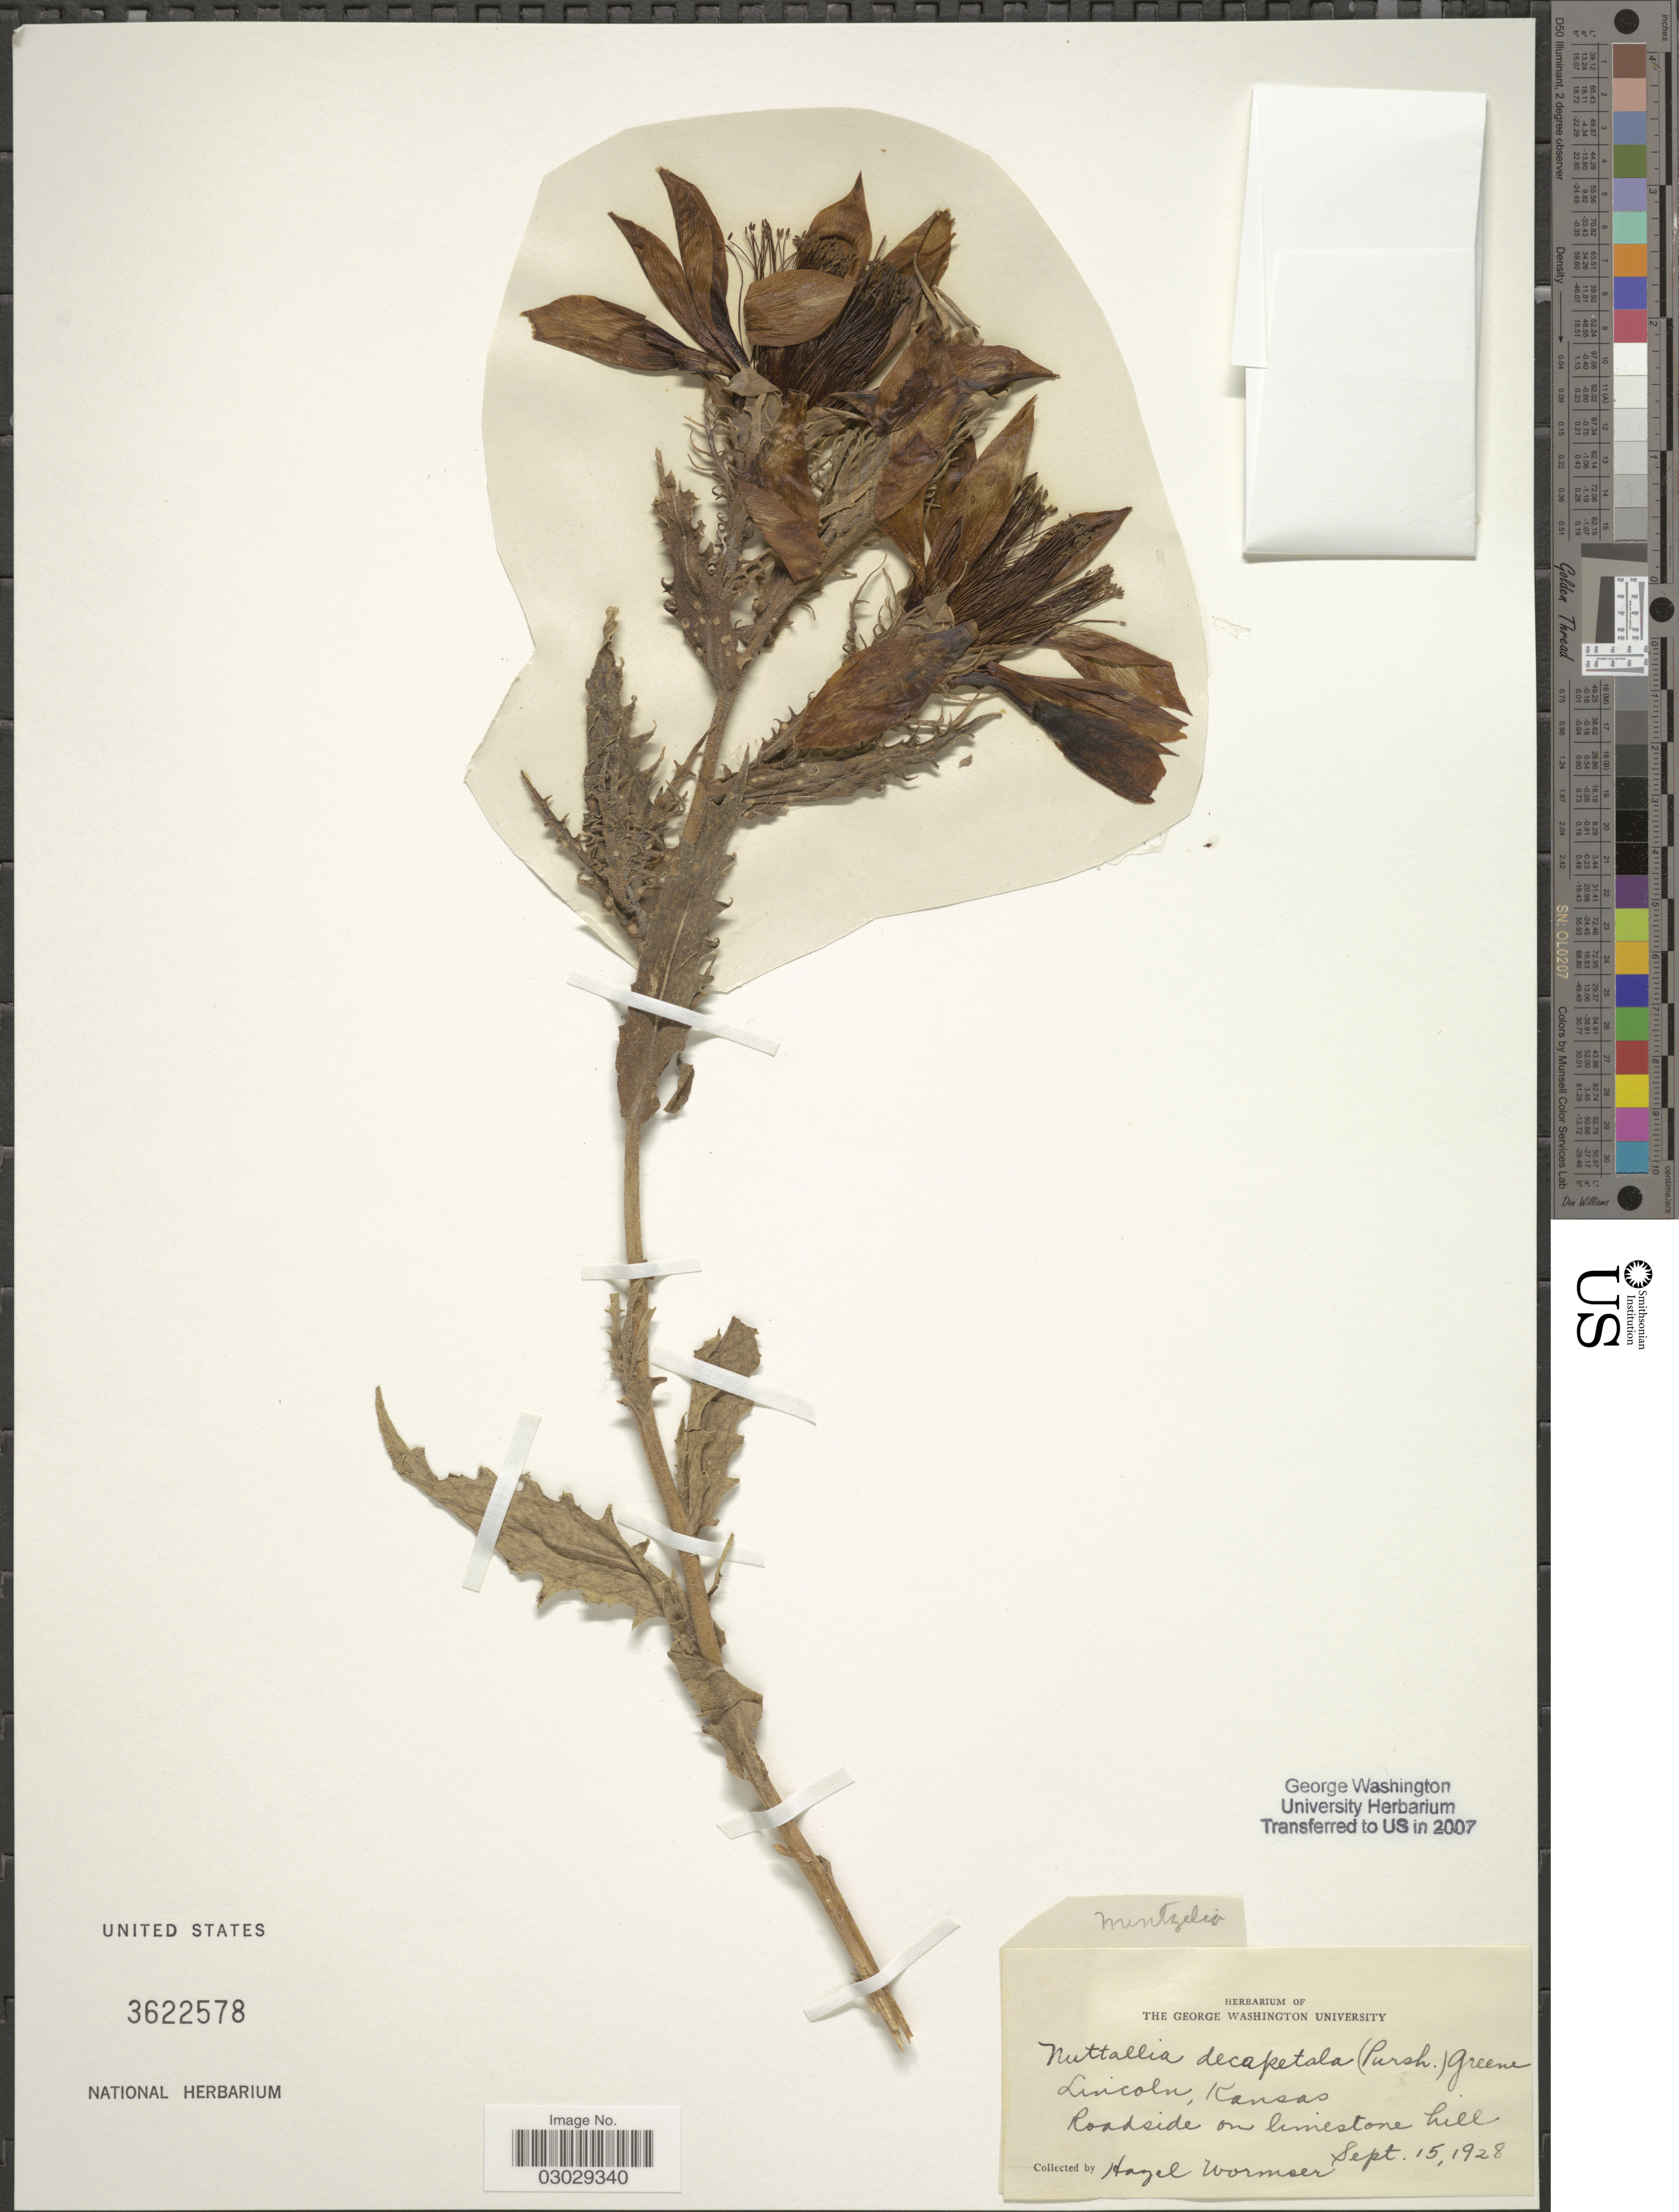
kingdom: Plantae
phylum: Tracheophyta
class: Magnoliopsida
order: Cornales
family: Loasaceae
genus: Mentzelia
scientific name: Mentzelia decapetala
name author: (Sims) Urb.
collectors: H. Wormser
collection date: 1928-09-15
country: United States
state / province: Kansas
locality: Lincoln. Roadside on limestone hill.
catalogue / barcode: US 3622578